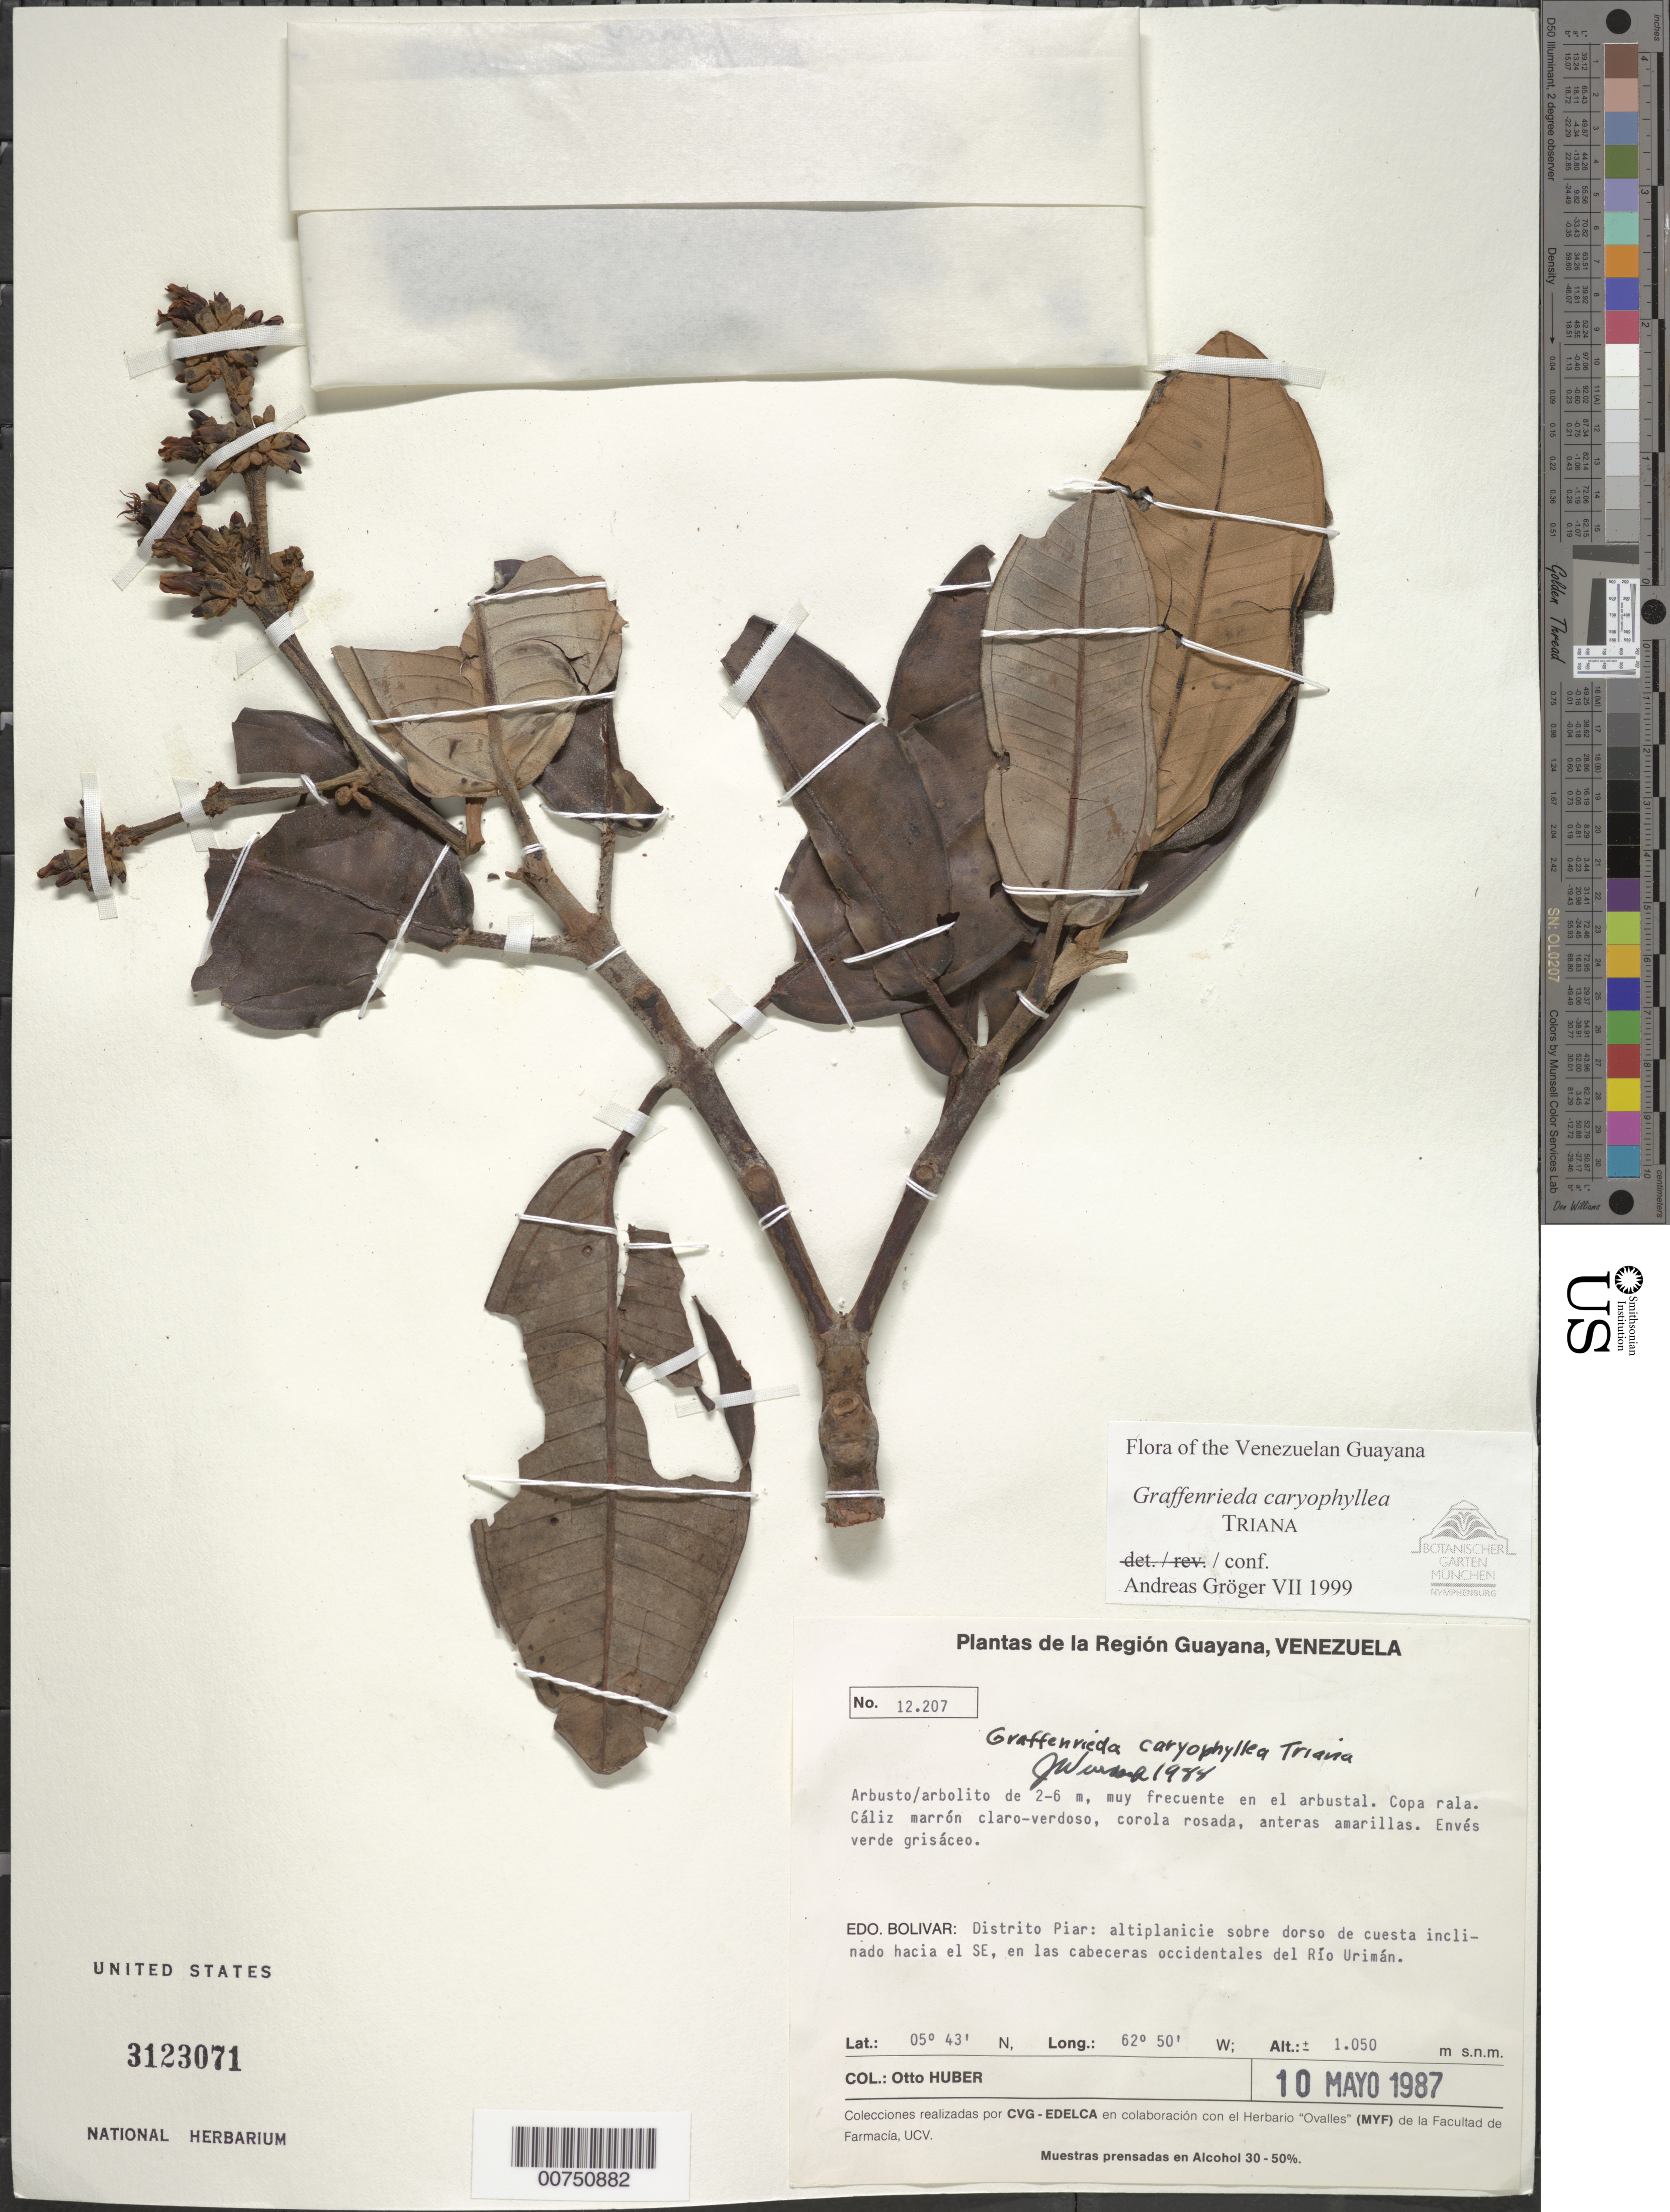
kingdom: Plantae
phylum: Tracheophyta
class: Magnoliopsida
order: Myrtales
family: Melastomataceae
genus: Graffenrieda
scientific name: Graffenrieda caryophyllea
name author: Triana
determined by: Gröger, A.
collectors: O. Huber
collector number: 12207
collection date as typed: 10-May-87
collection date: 1987-05-10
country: Venezuela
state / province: Bolívar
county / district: Piar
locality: Río Urimán, cabeceras occidentales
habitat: Open rock and on bushes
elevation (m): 1050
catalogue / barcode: US 3123071